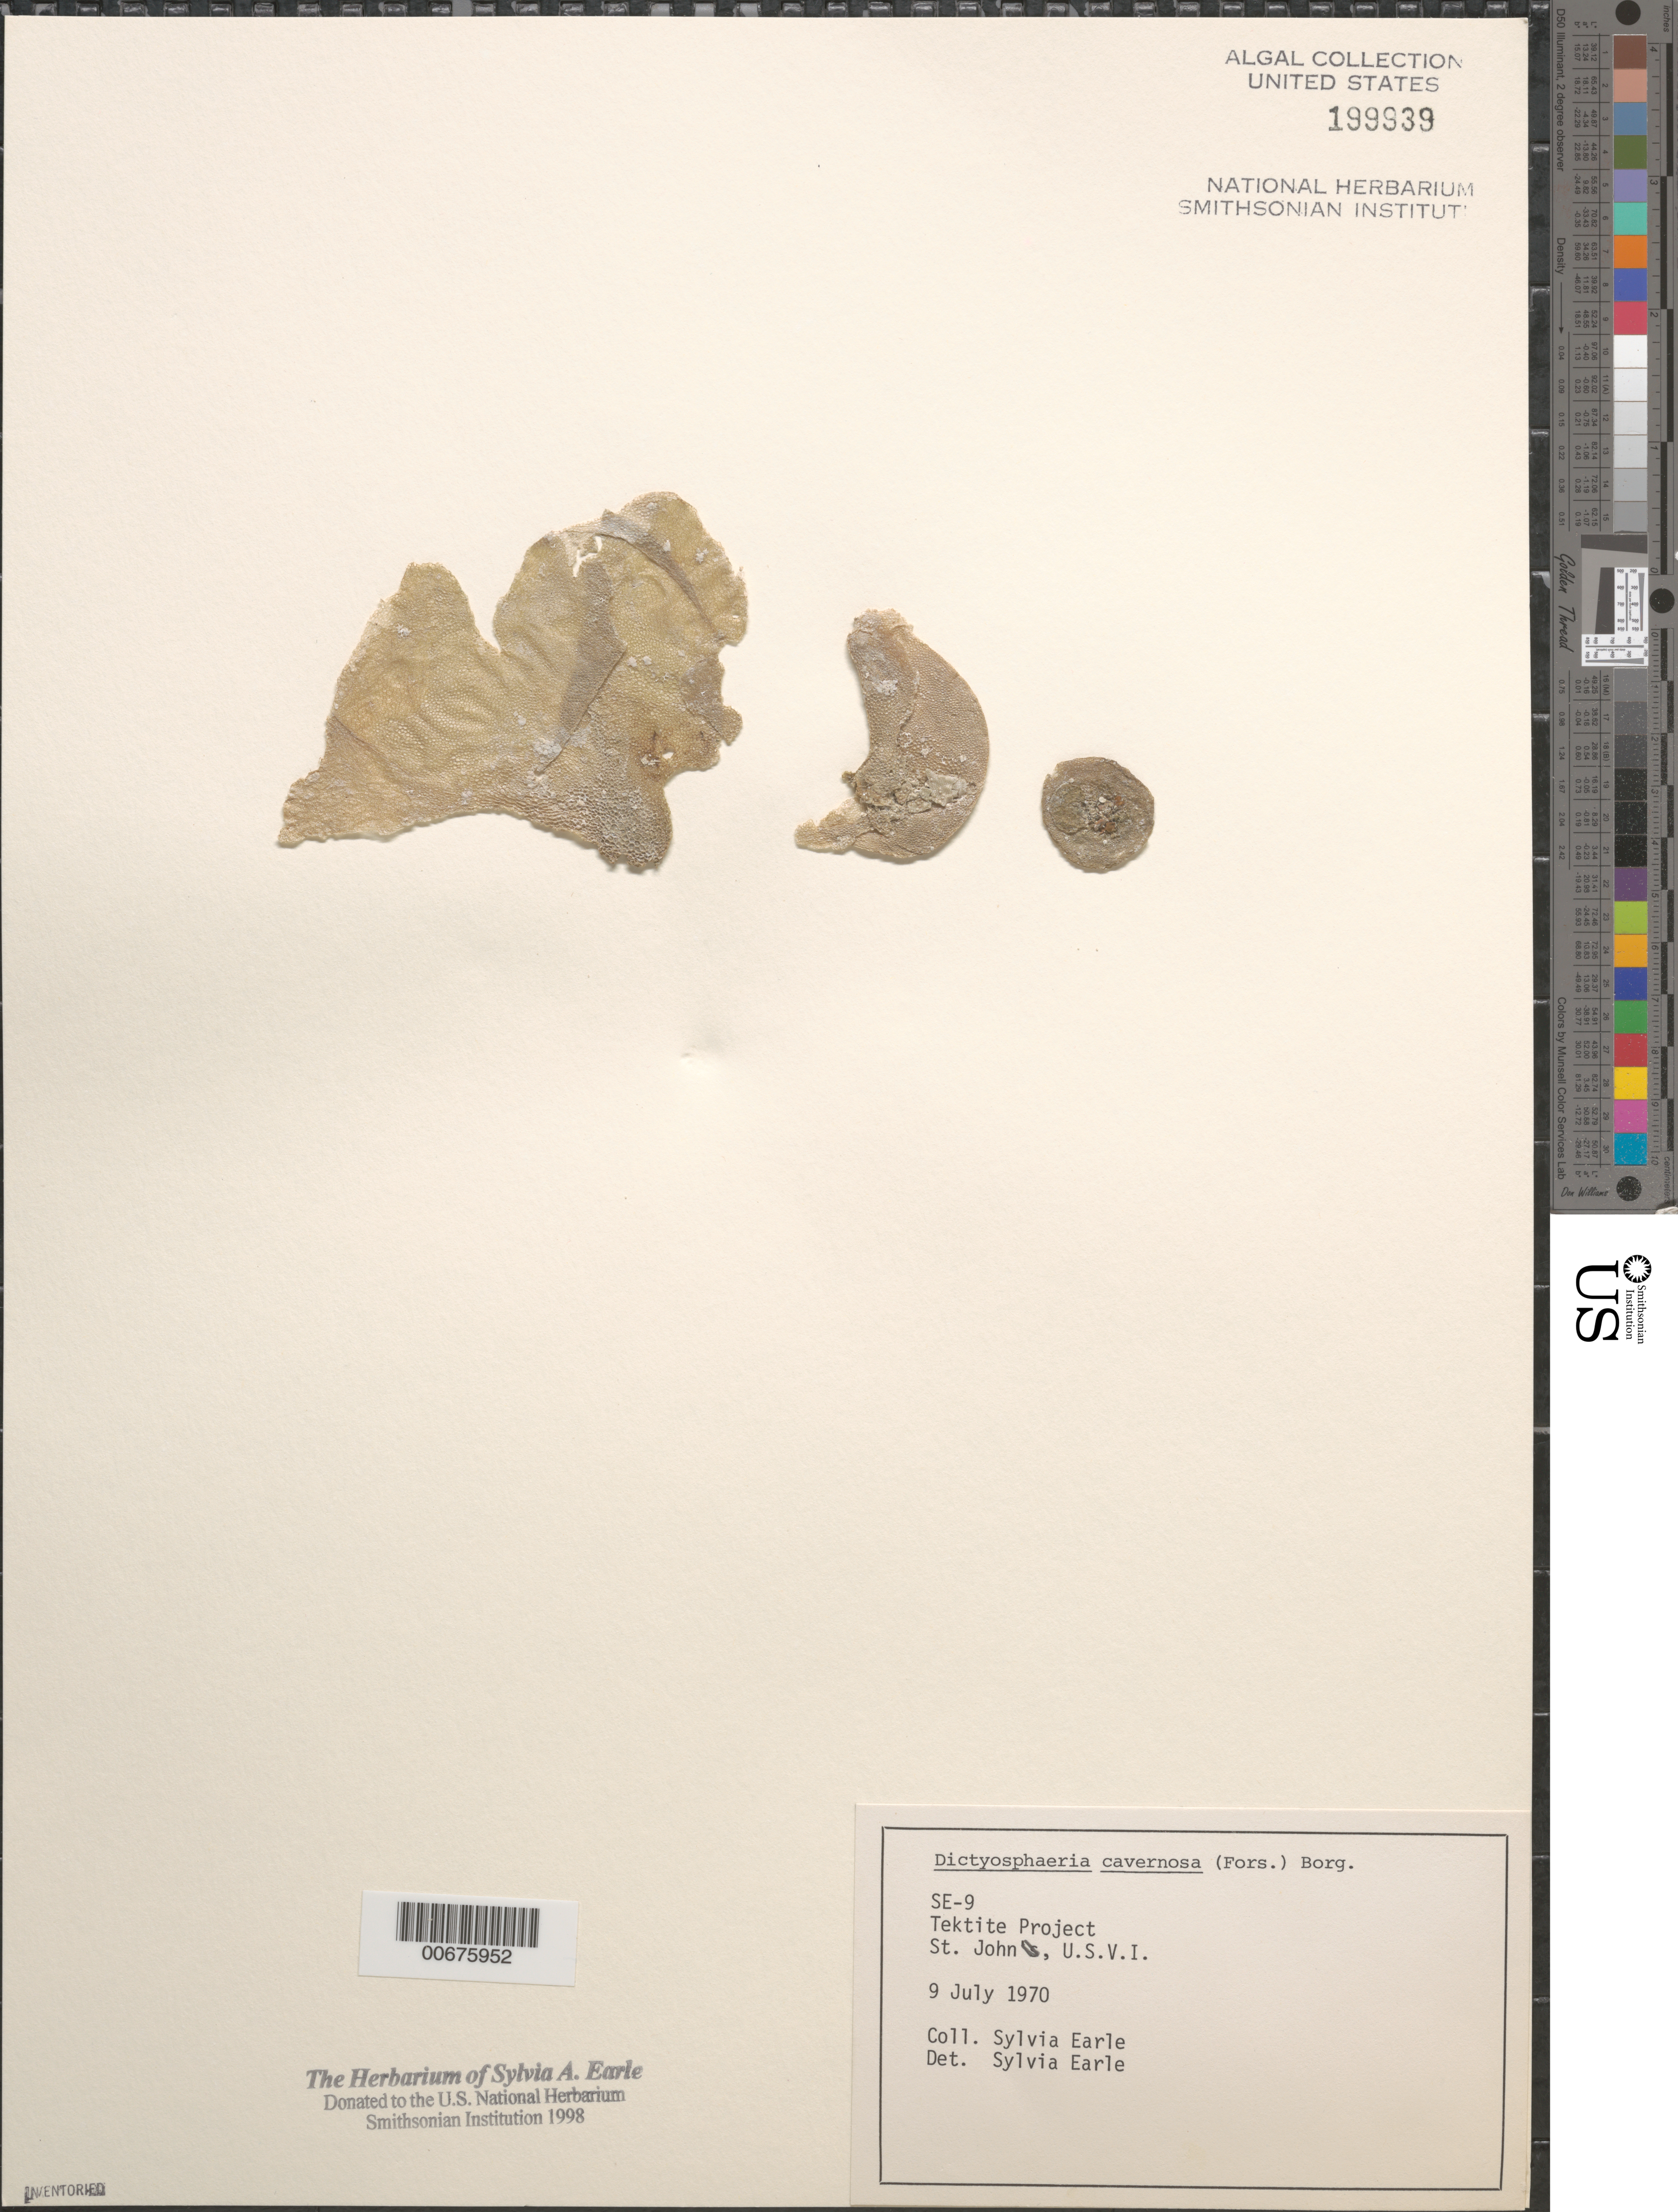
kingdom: Plantae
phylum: Chlorophyta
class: Ulvophyceae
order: Siphonocladales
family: Siphonocladaceae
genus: Dictyosphaeria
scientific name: Dictyosphaeria cavernosa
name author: (Forssk.) Børgesen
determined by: Earle, S. A.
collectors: S. A. Earle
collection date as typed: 09 Jul 1970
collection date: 1970-07-09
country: U.S. Virgin Islands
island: St. John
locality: Tektite Project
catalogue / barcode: US 199939